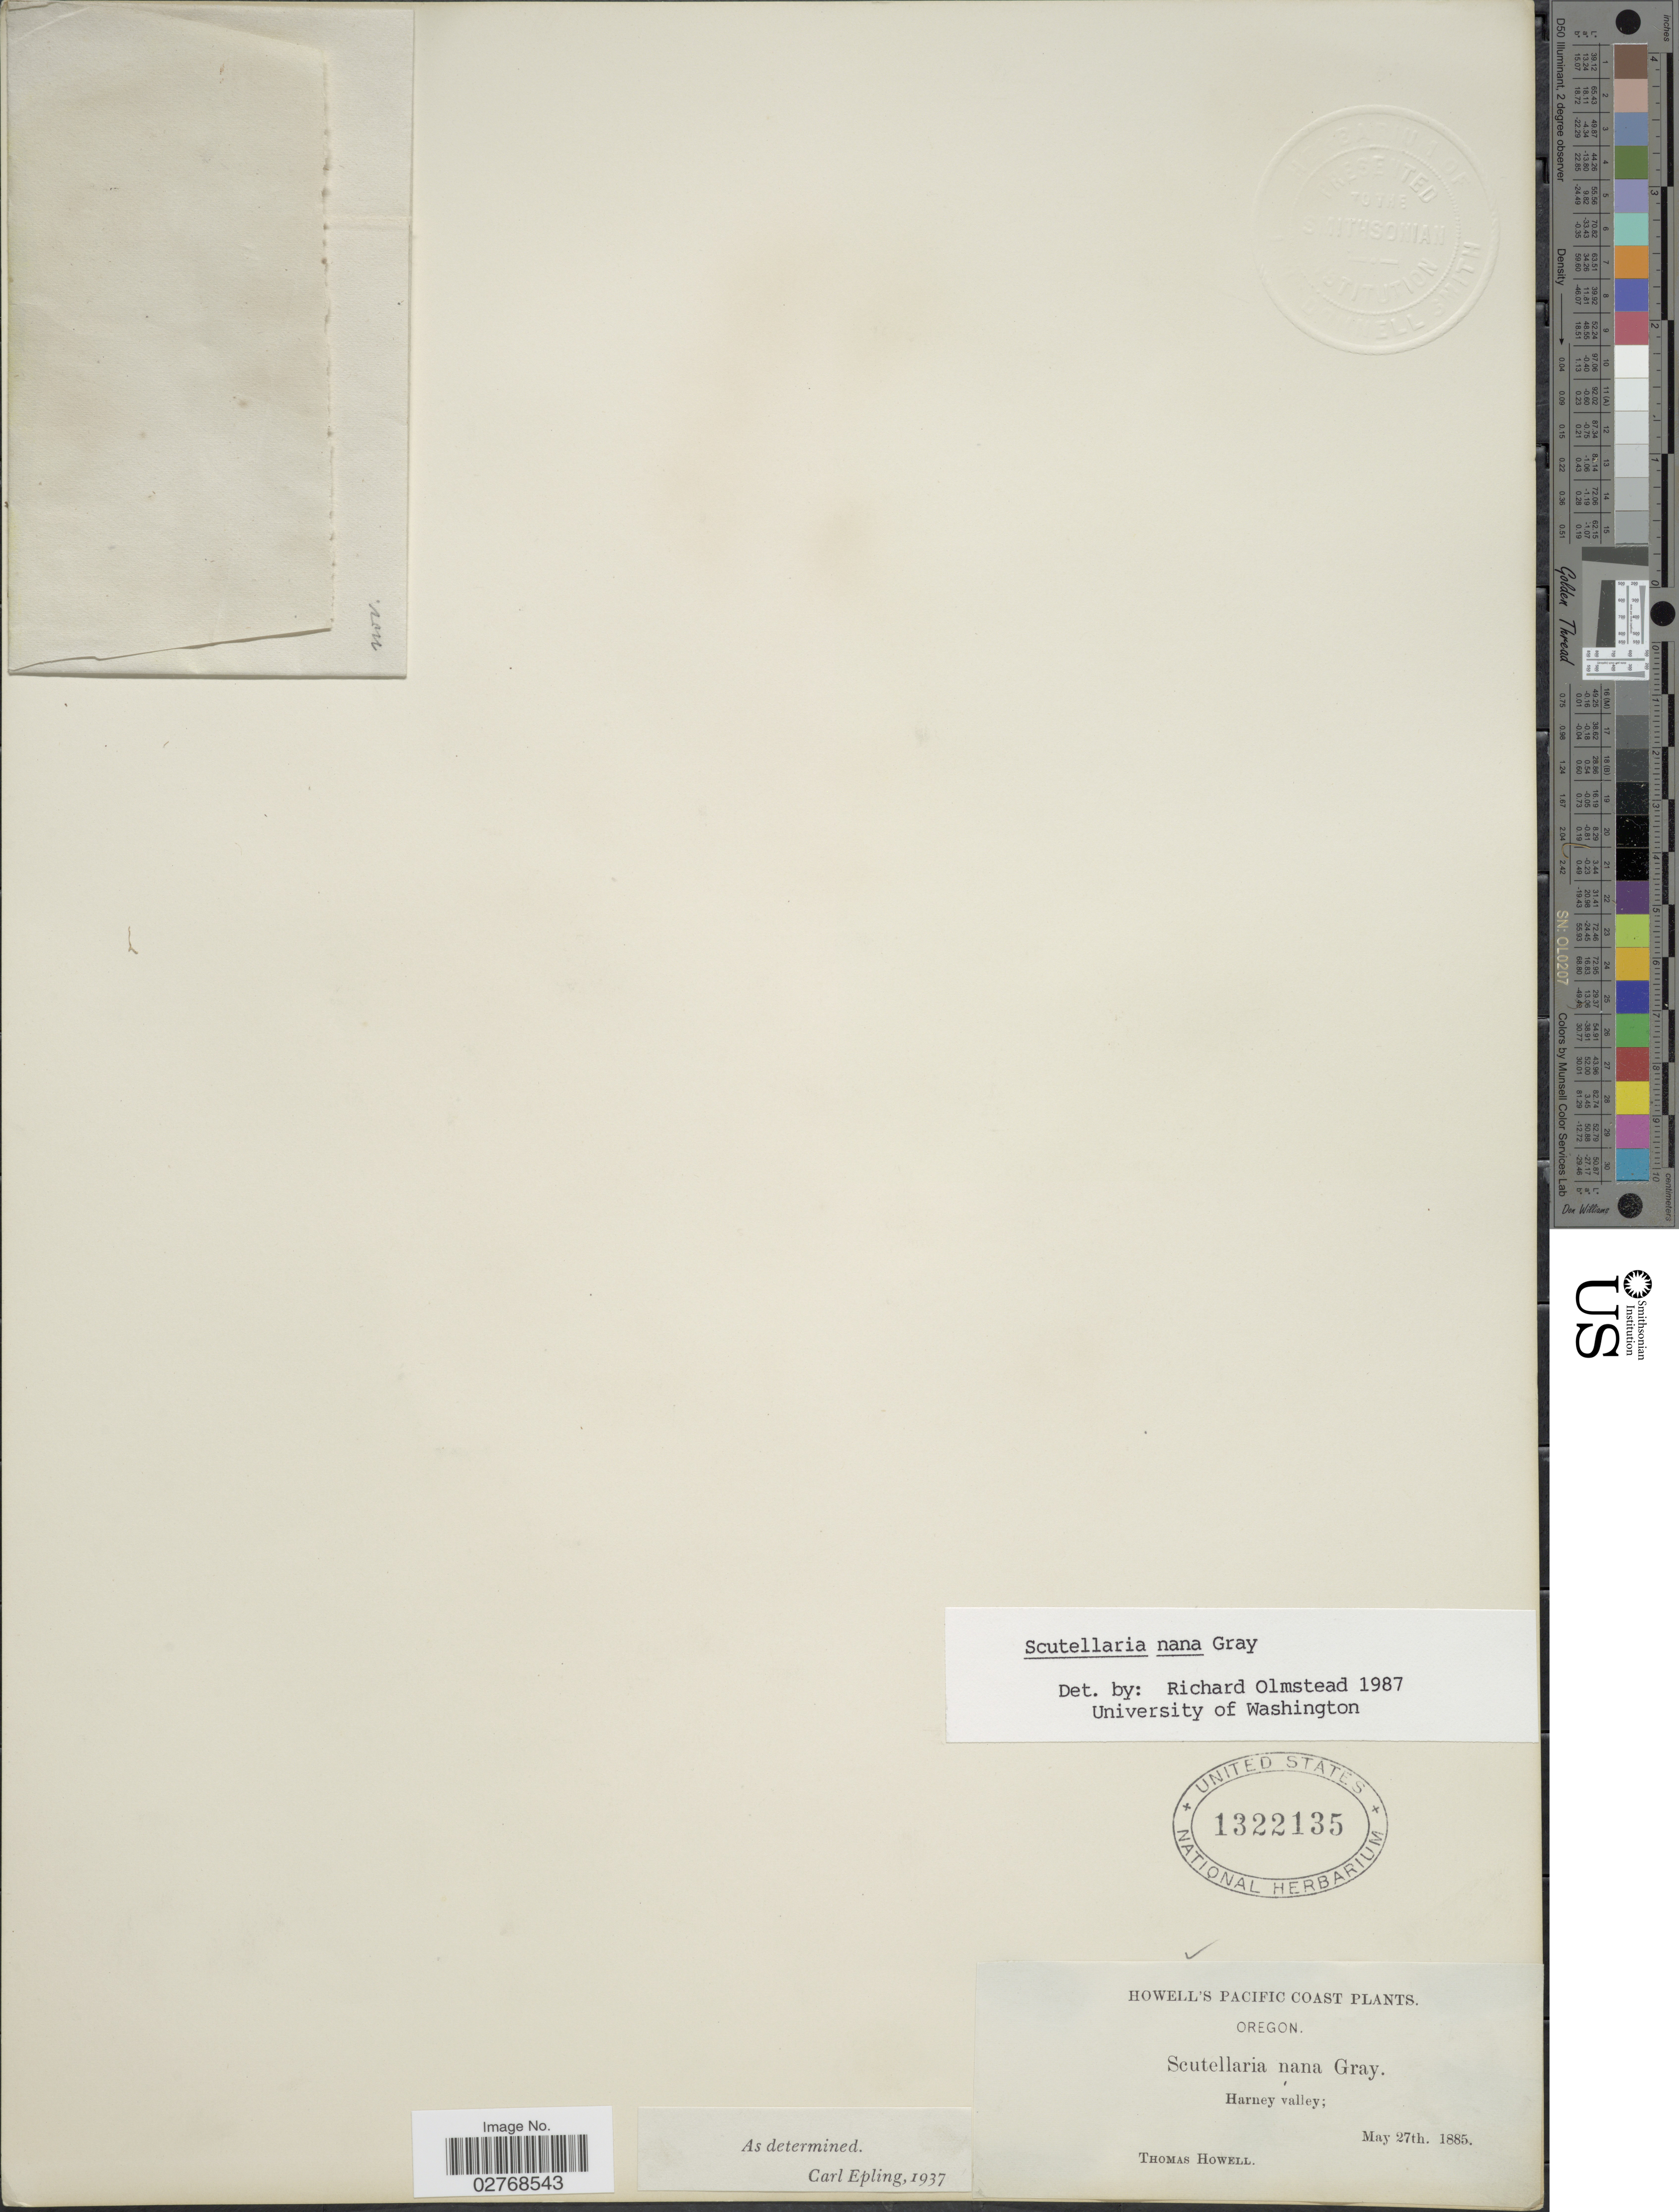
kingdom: Plantae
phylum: Tracheophyta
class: Magnoliopsida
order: Lamiales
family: Lamiaceae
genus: Scutellaria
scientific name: Scutellaria nana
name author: A. Gray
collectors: T. Howell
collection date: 1885-05-27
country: United States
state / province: Oregon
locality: Pacific Coast. Harney valley.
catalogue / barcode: US 1322135